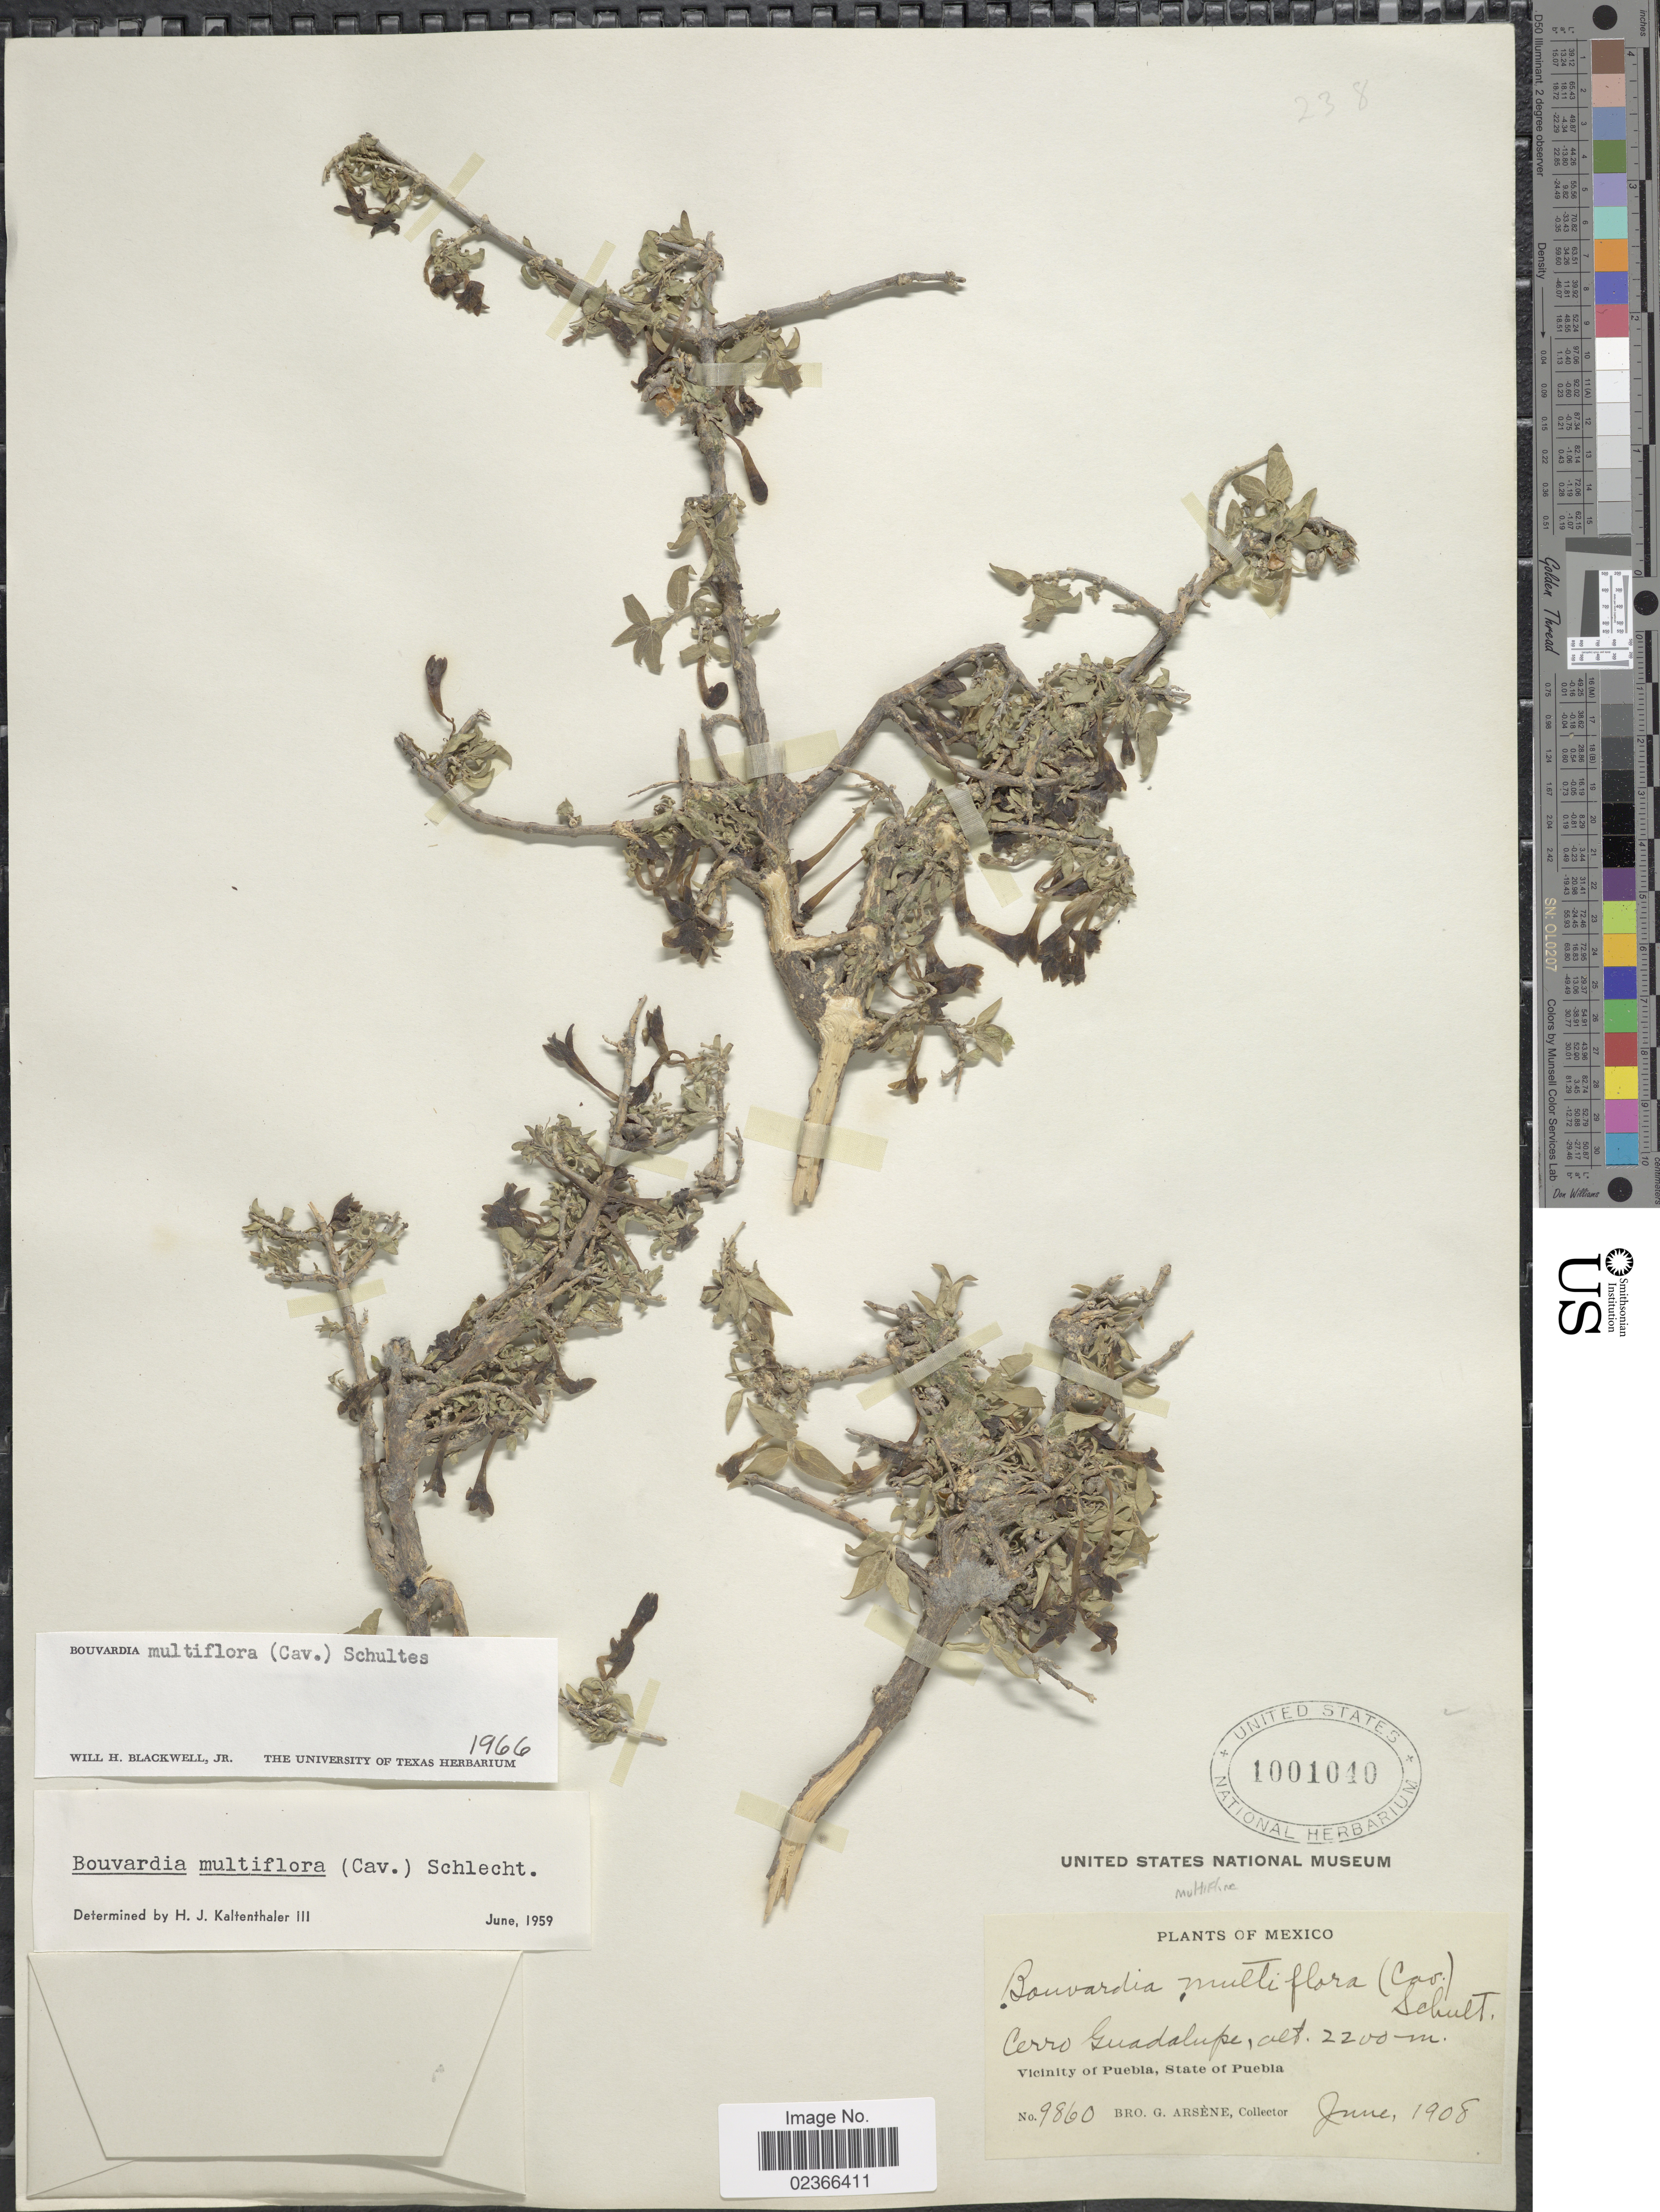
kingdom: Plantae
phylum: Tracheophyta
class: Magnoliopsida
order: Gentianales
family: Rubiaceae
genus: Bouvardia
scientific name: Bouvardia multiflora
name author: (Cav.) Schult.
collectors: Bro. G. Arsène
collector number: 9860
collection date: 1908-06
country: Mexico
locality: Cerro Guadalupe, Vicinity of Puebla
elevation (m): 2200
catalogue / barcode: US 1001040